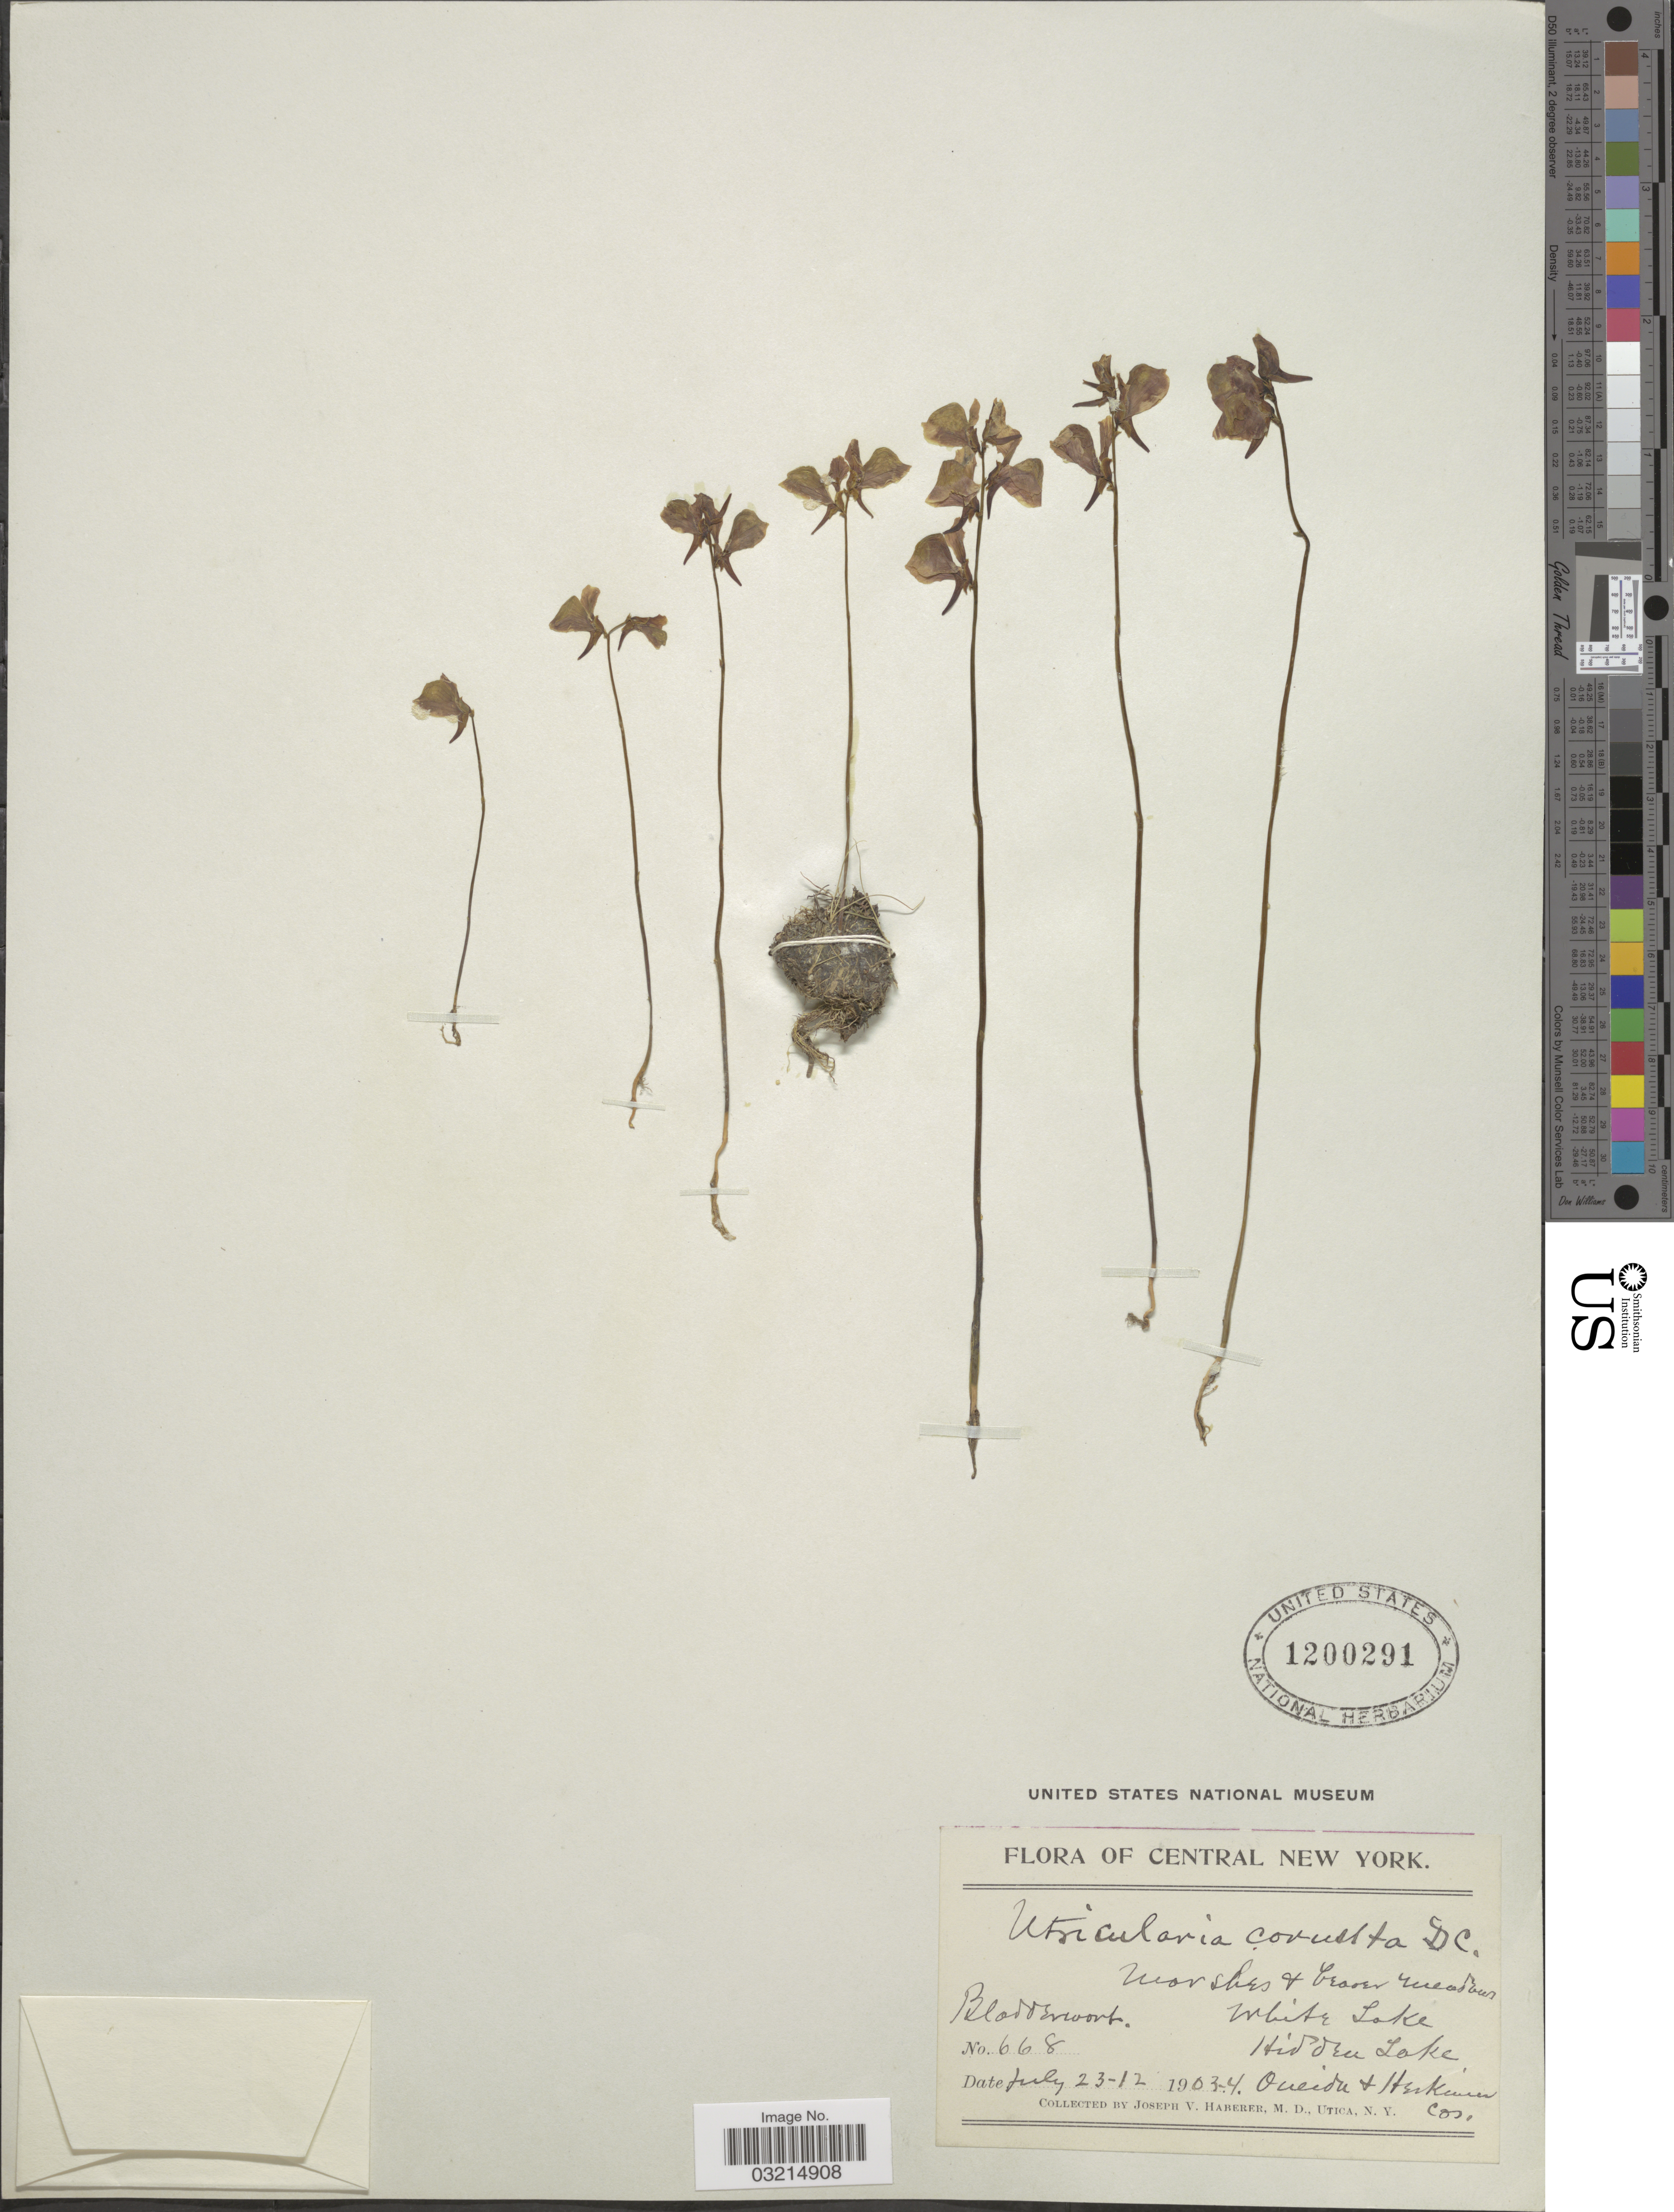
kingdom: Plantae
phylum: Tracheophyta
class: Magnoliopsida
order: Lamiales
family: Lentibulariaceae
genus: Utricularia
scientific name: Utricularia cornuta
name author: Michx.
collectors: J. V. Haberer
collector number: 668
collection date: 1903-07-23/1904-07-12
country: United States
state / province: New York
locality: Central New York. Bladderwort, White Lake, Hidden Lake. Oneida & Herkimer Cos.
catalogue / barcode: US 1200291